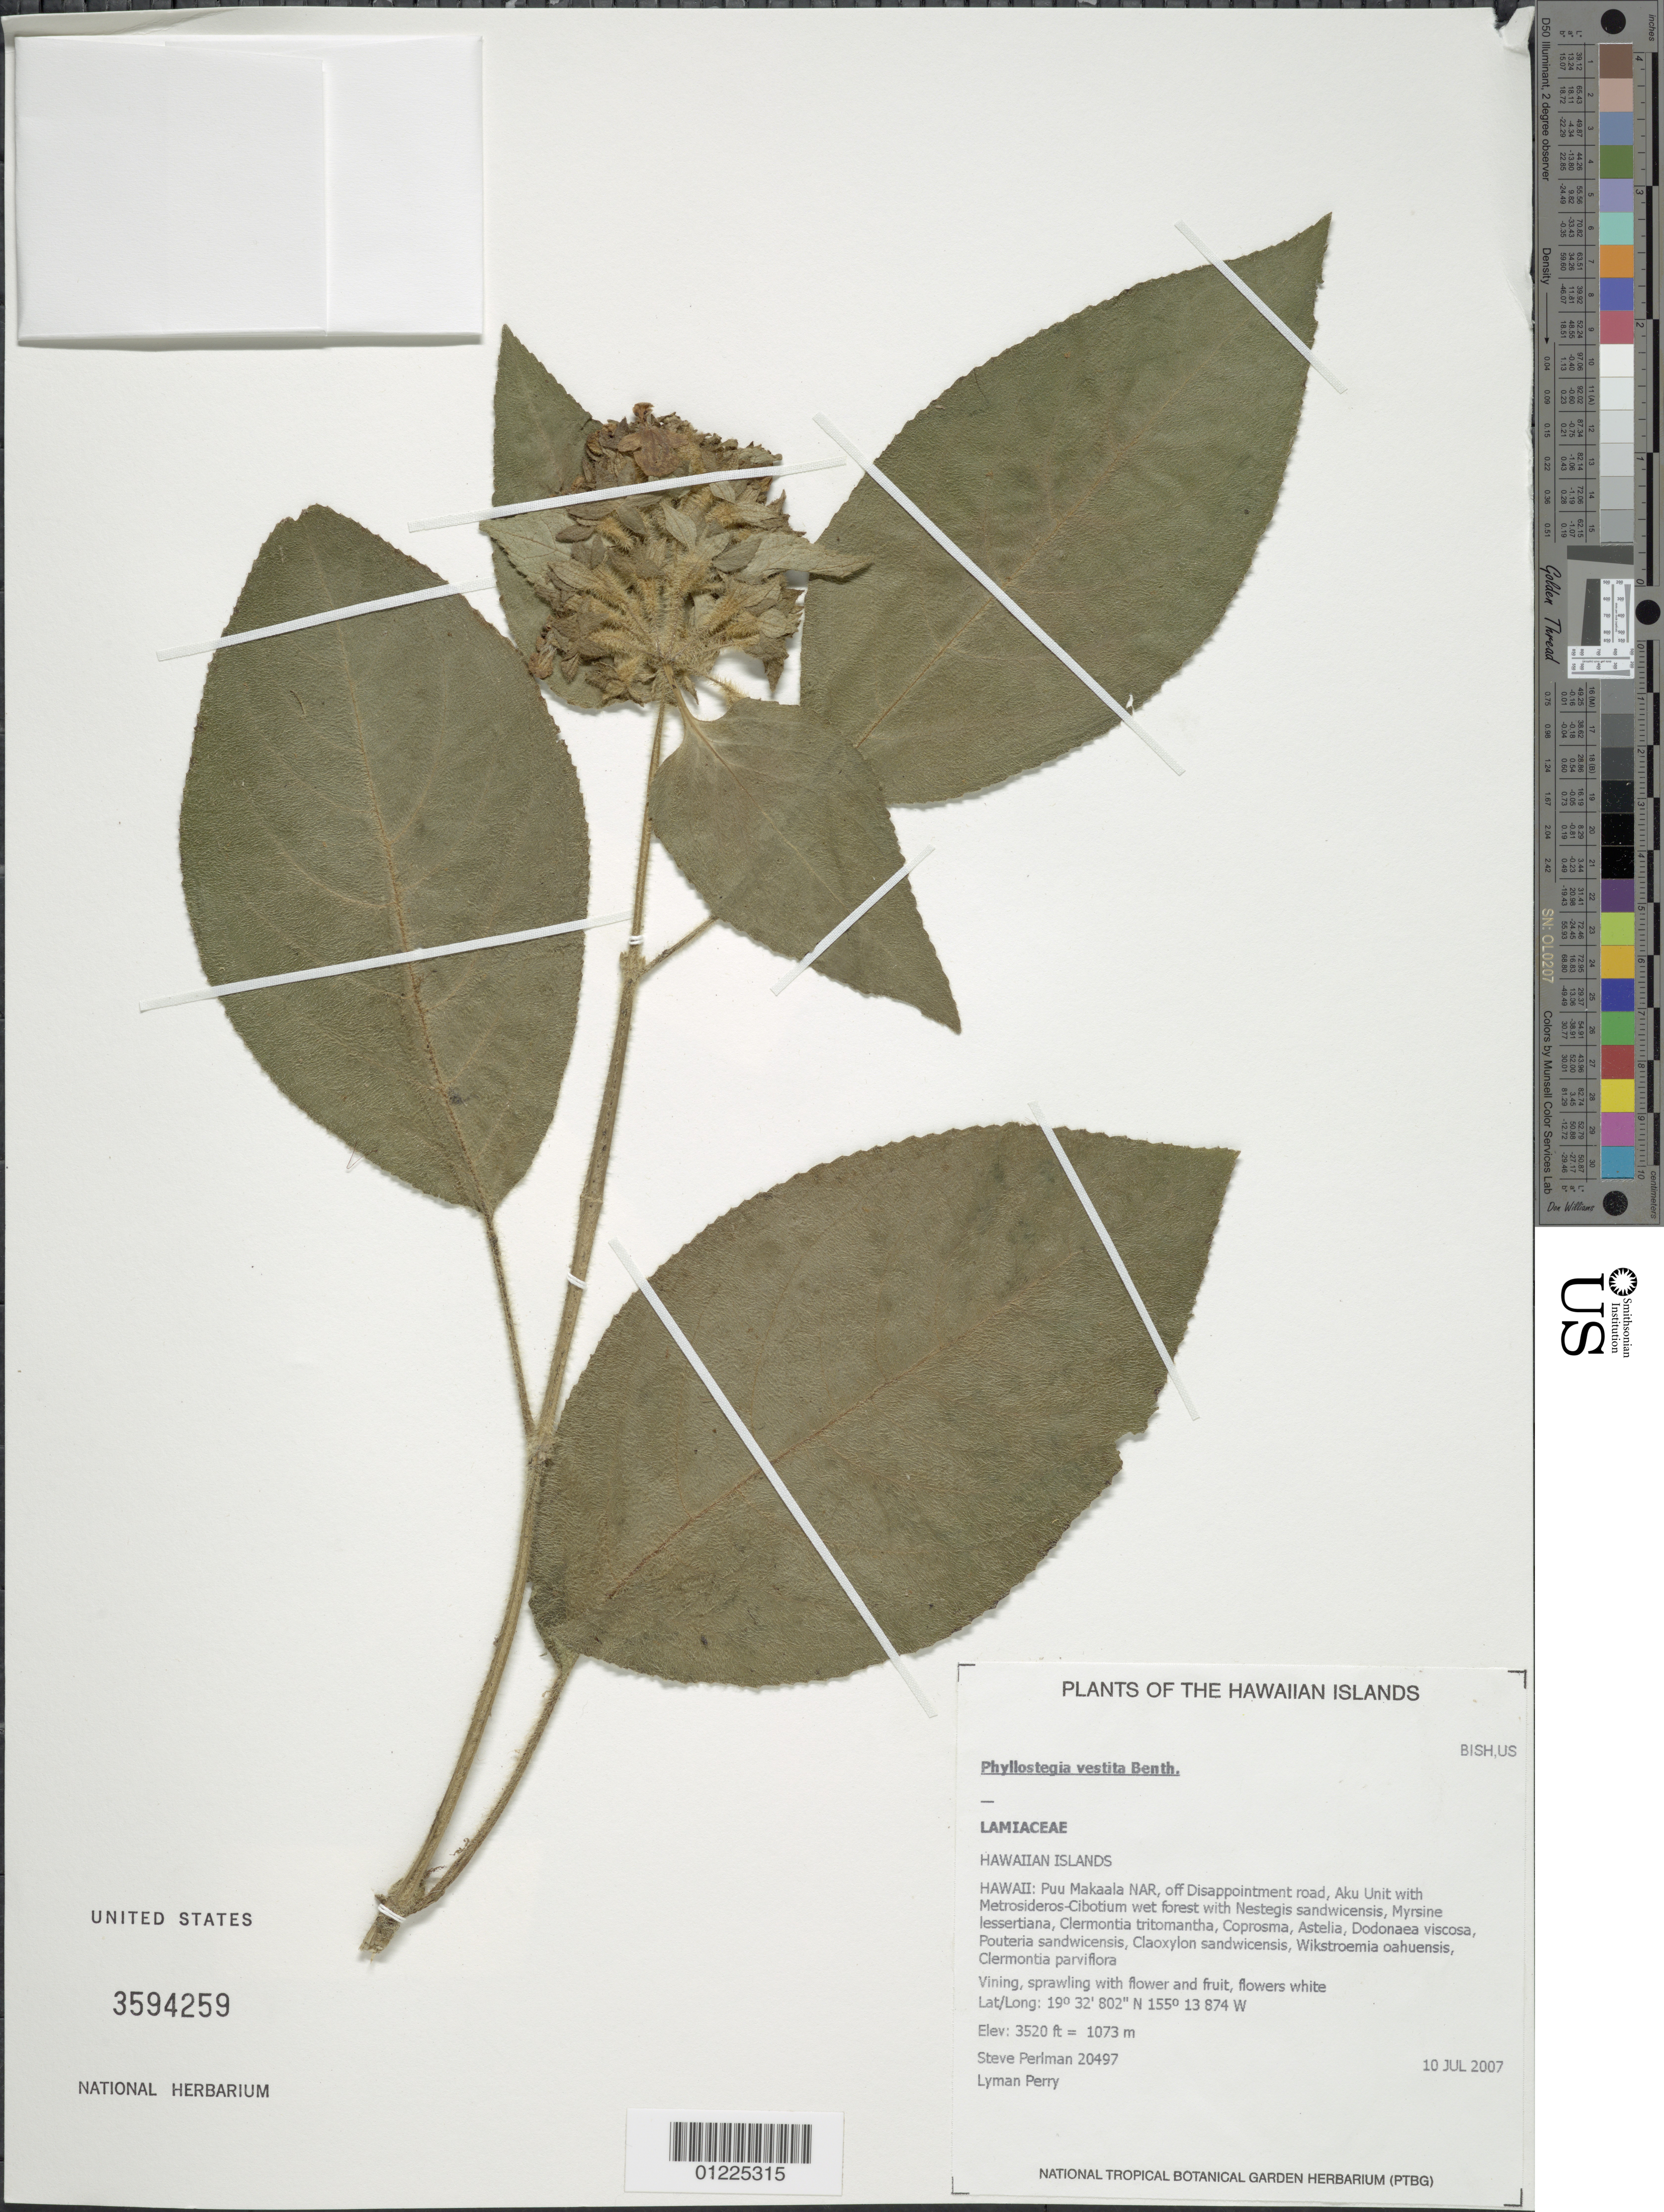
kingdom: Plantae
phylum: Tracheophyta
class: Magnoliopsida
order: Lamiales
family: Lamiaceae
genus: Phyllostegia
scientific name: Phyllostegia vestita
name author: Benth.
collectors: S. P. Perlman & L. Perry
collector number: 20497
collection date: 2007-07-10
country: United States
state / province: Hawaii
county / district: Hawaii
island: Hawaii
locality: Puu Makaala NAR, off Disappointment Road, Aku Unit.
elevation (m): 1073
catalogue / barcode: US 3594259